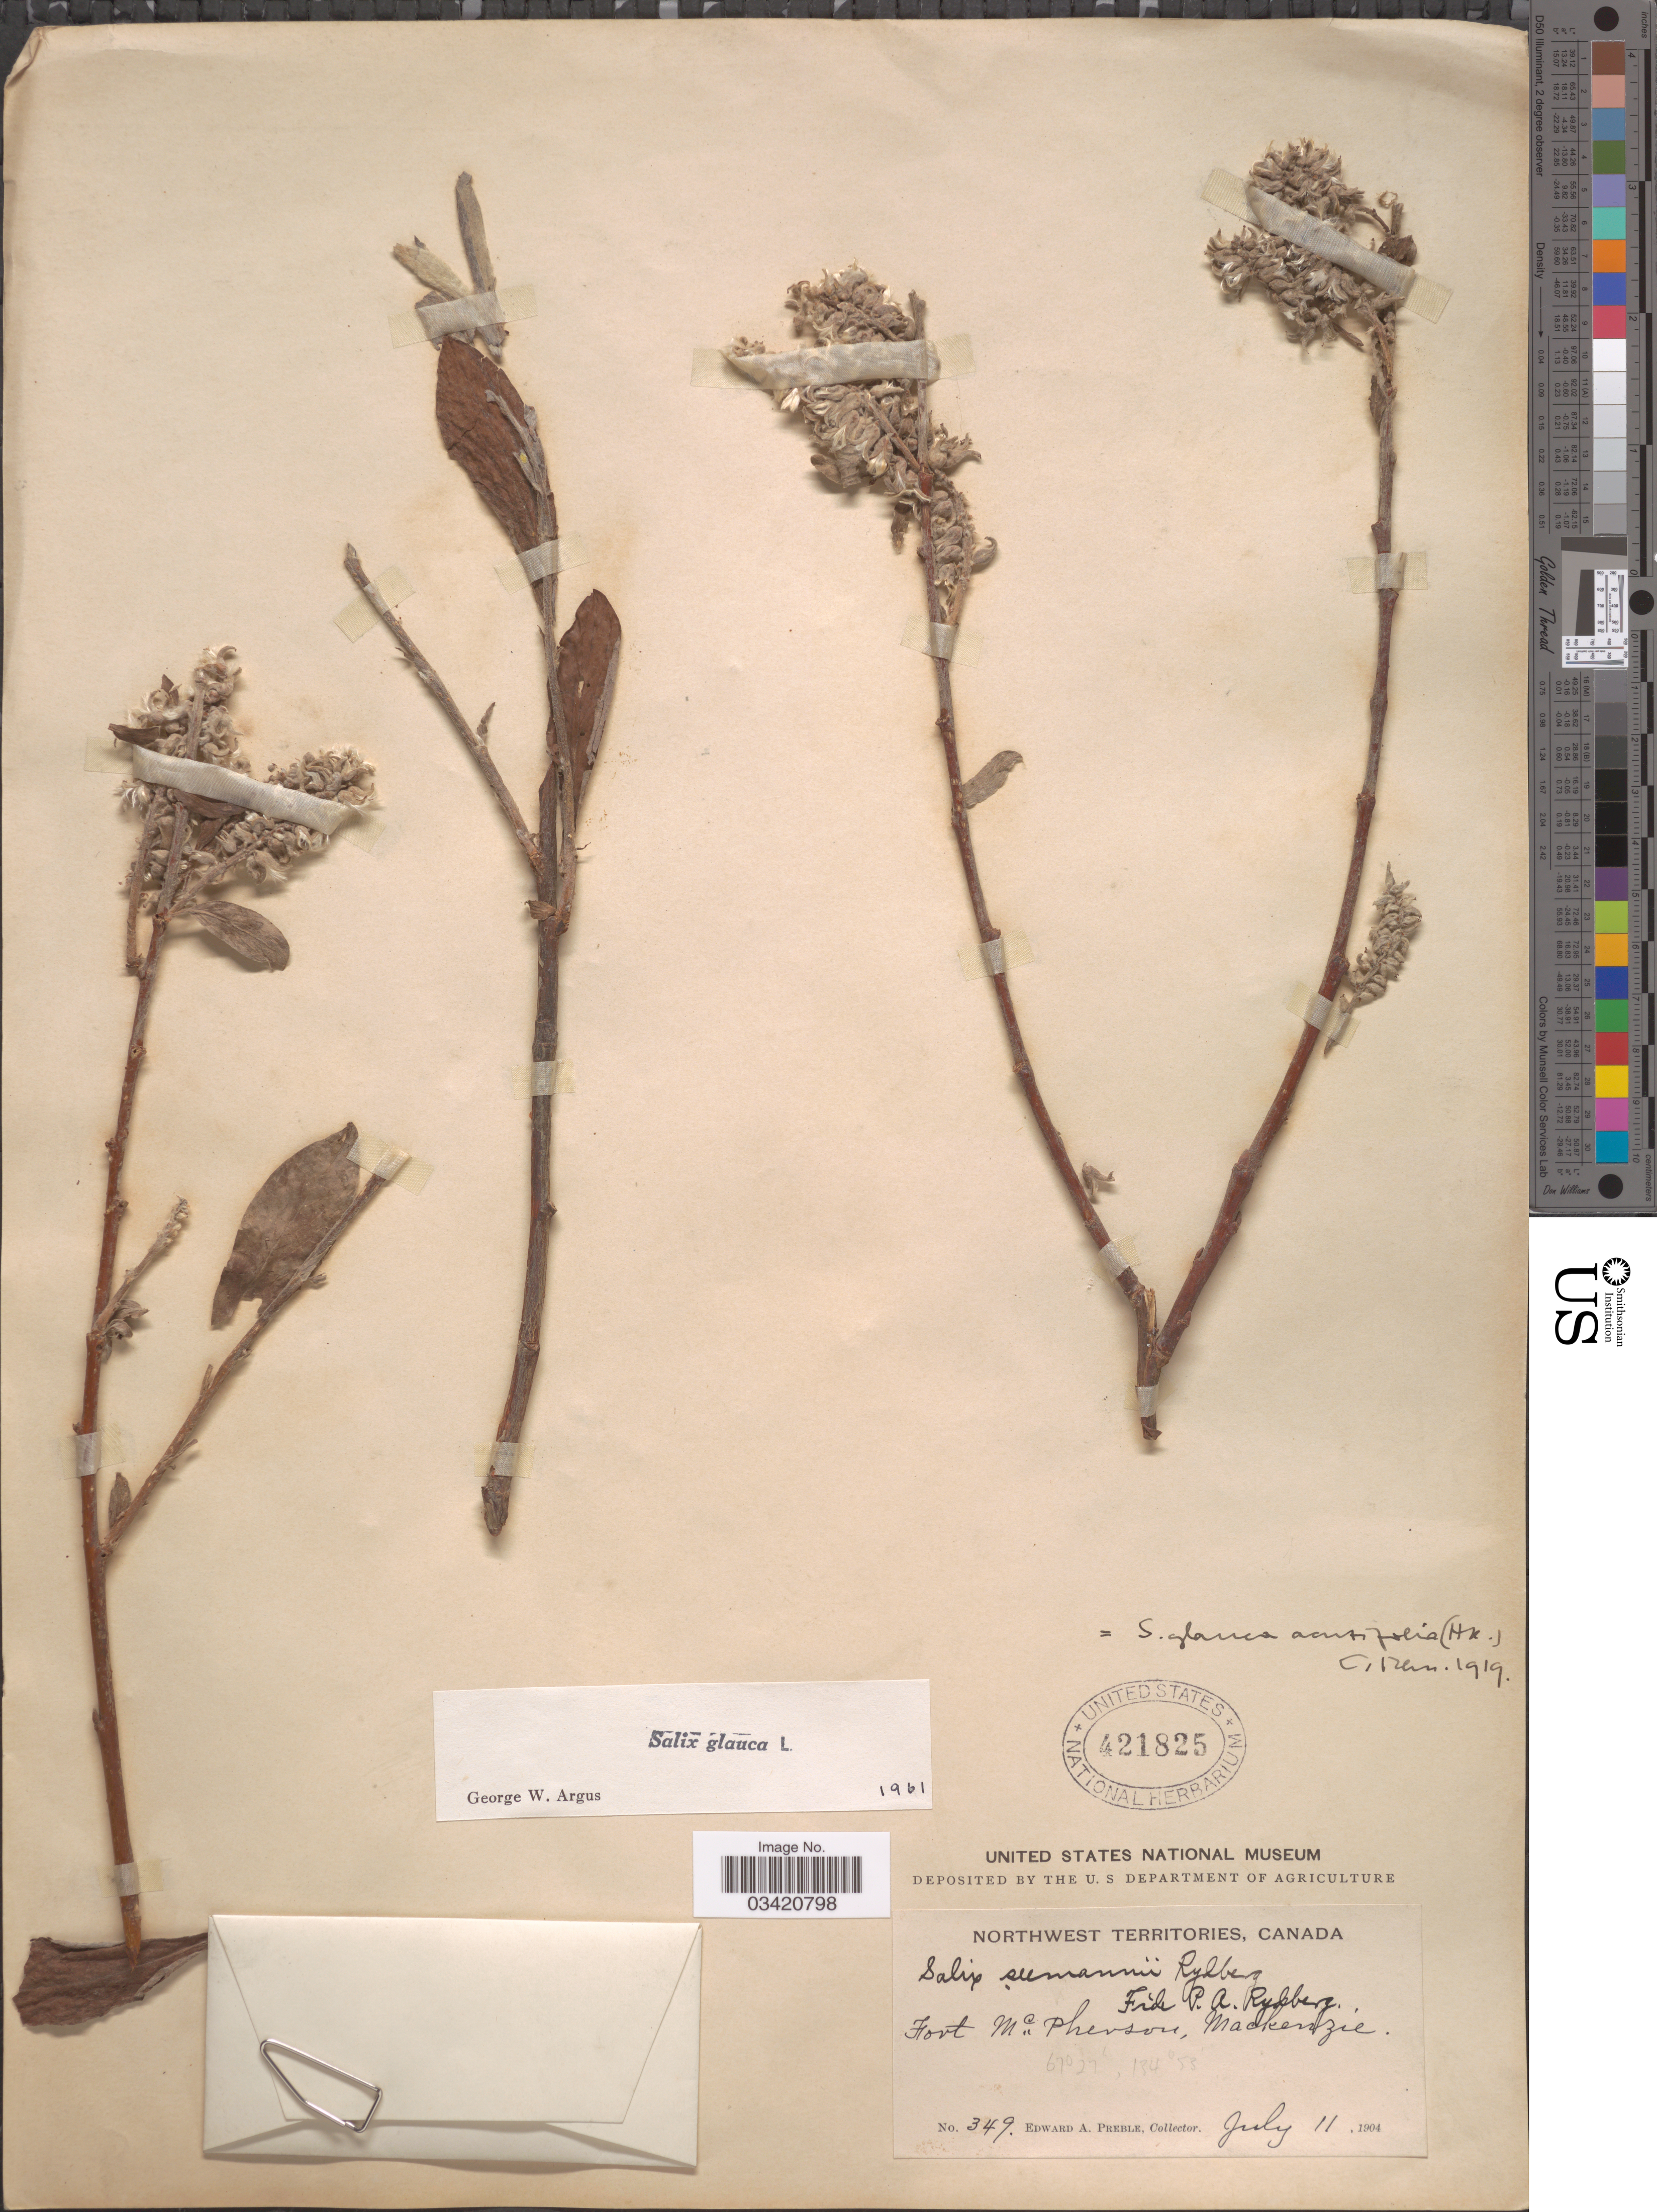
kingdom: Plantae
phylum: Tracheophyta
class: Magnoliopsida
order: Malpighiales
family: Salicaceae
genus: Salix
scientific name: Salix glauca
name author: L.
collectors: E. Preble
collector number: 349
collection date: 1904-07-11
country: Canada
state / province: Northwest Territories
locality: Fort Mc. Pherson, Mackenzie.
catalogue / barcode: US 421825